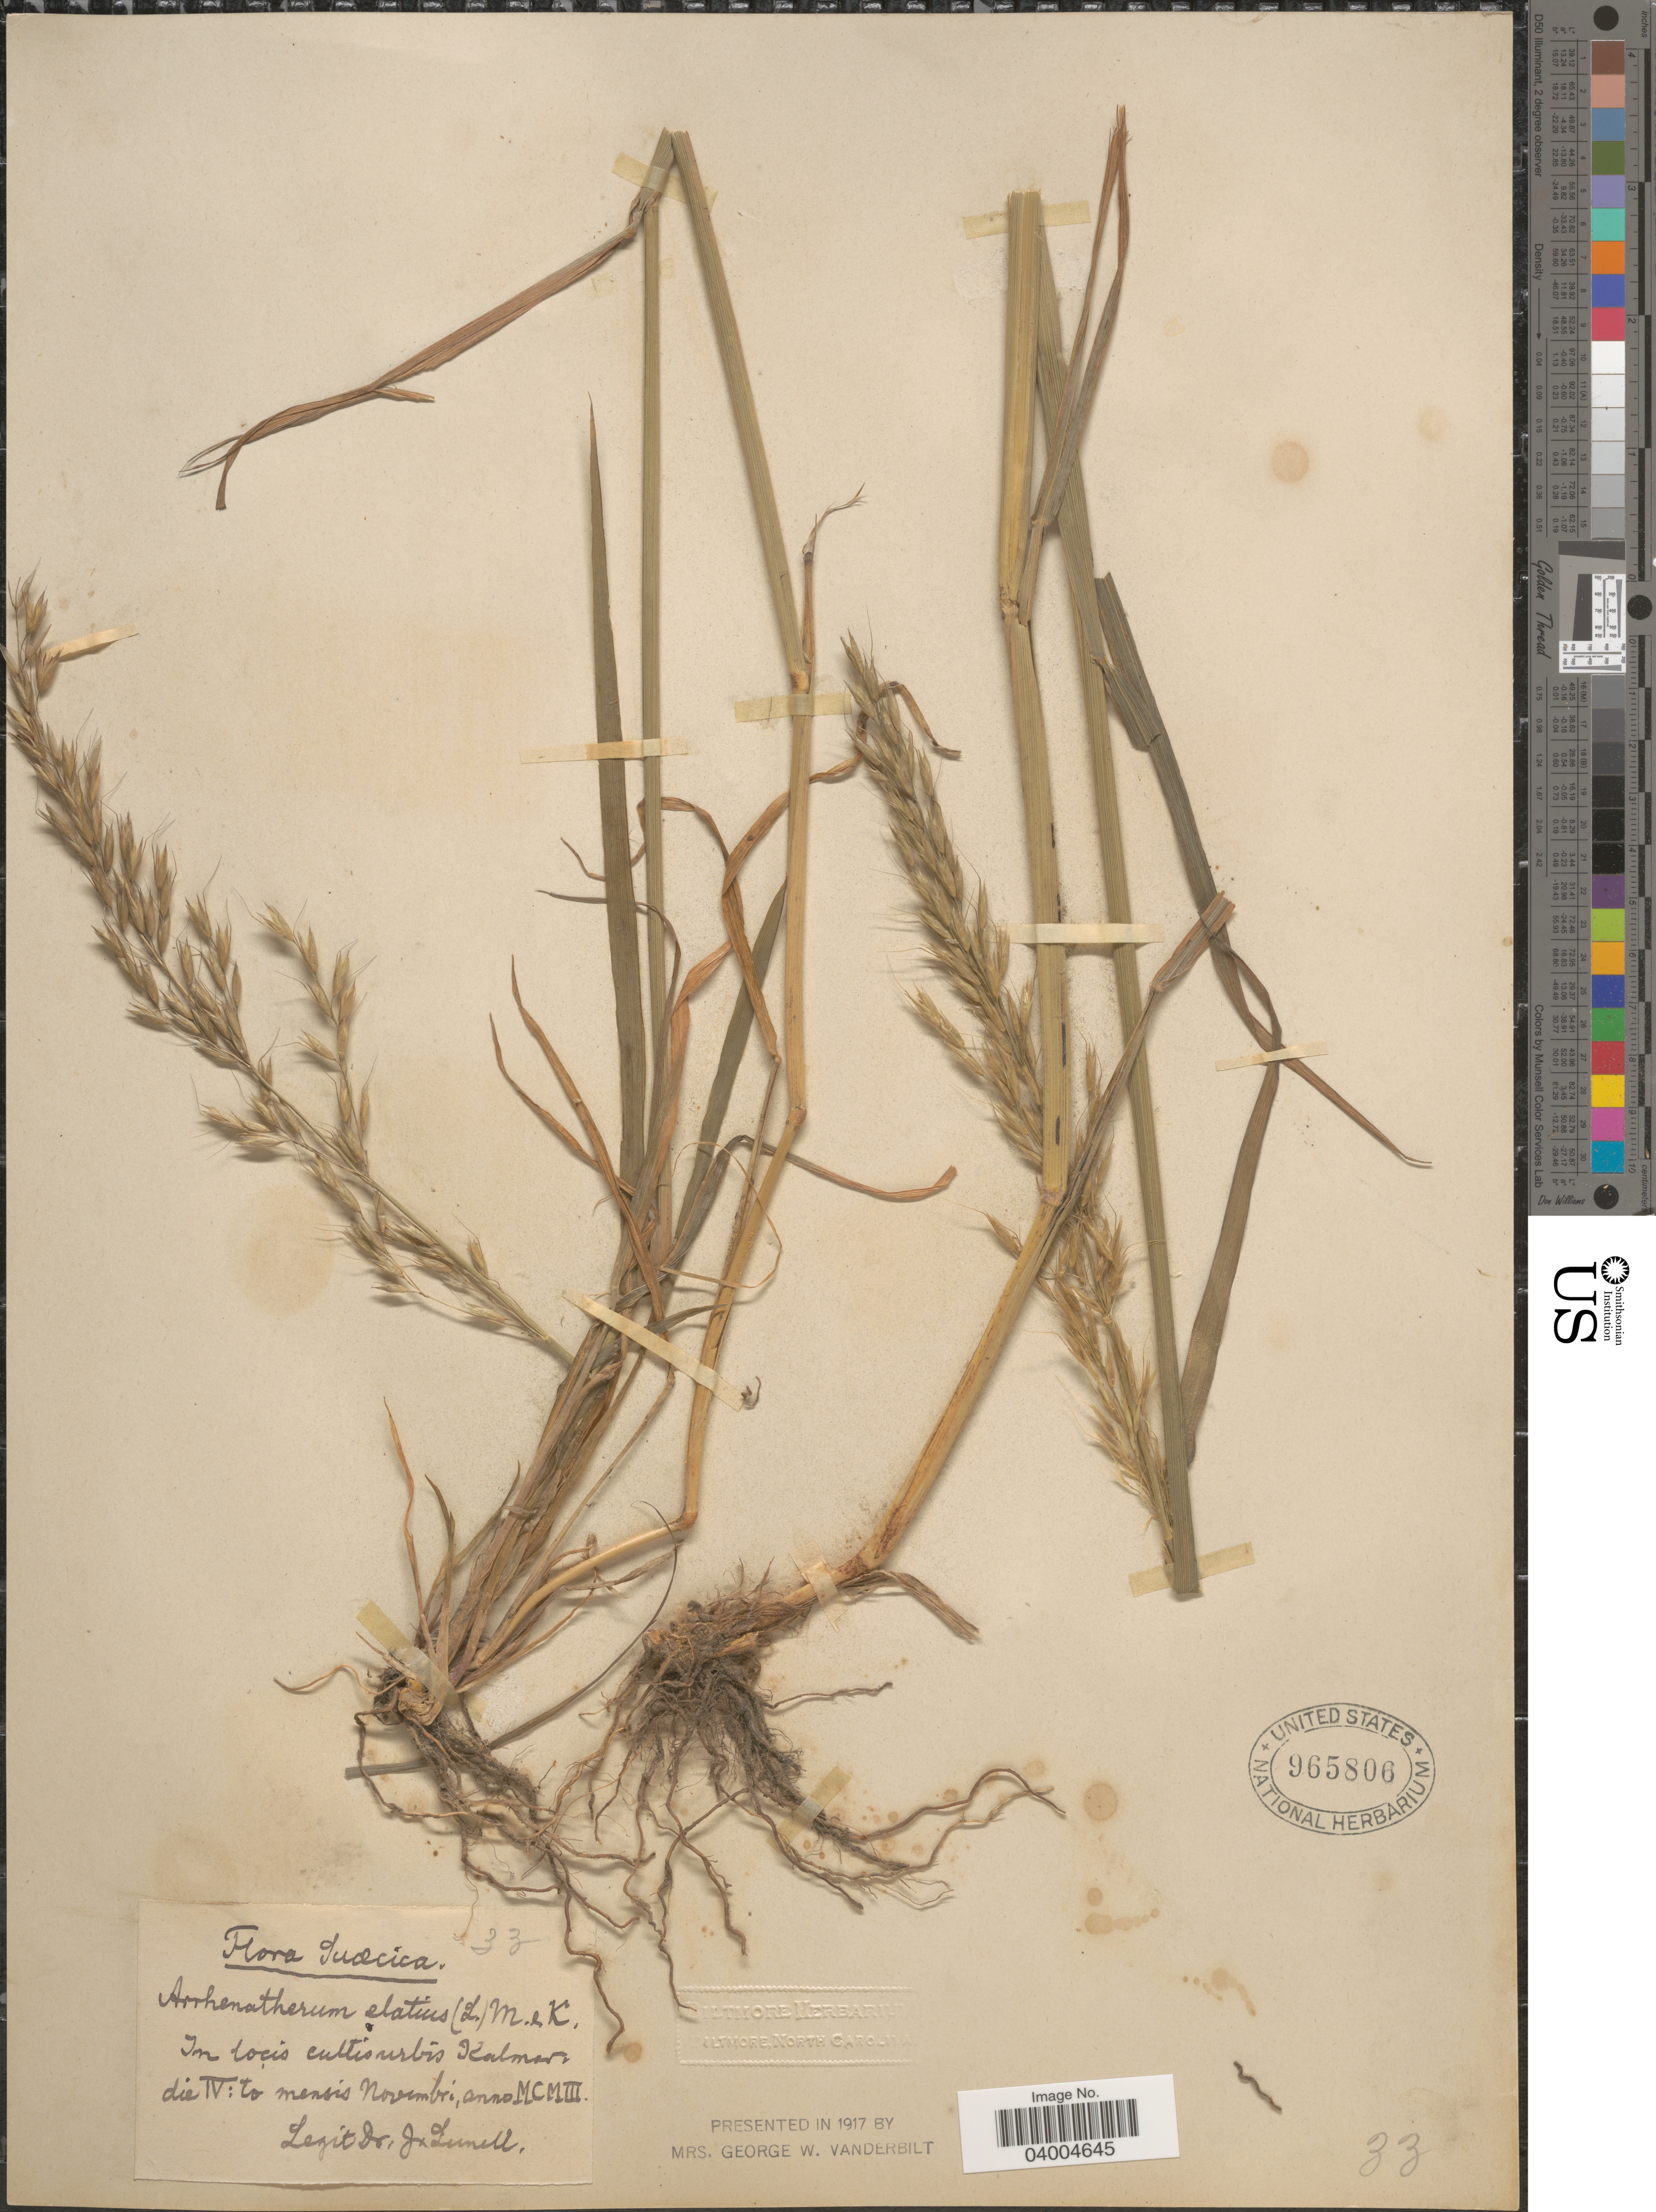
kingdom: Plantae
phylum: Tracheophyta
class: Liliopsida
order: Poales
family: Poaceae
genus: Arrhenatherum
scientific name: Arrhenatherum elatius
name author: (L.) J. Presl & C. Presl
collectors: J. Lunell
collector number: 33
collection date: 1903-04/1903-11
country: Sweden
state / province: Kalmar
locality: Suecica. In locis cultis urbis Kalmar.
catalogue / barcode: US 965806